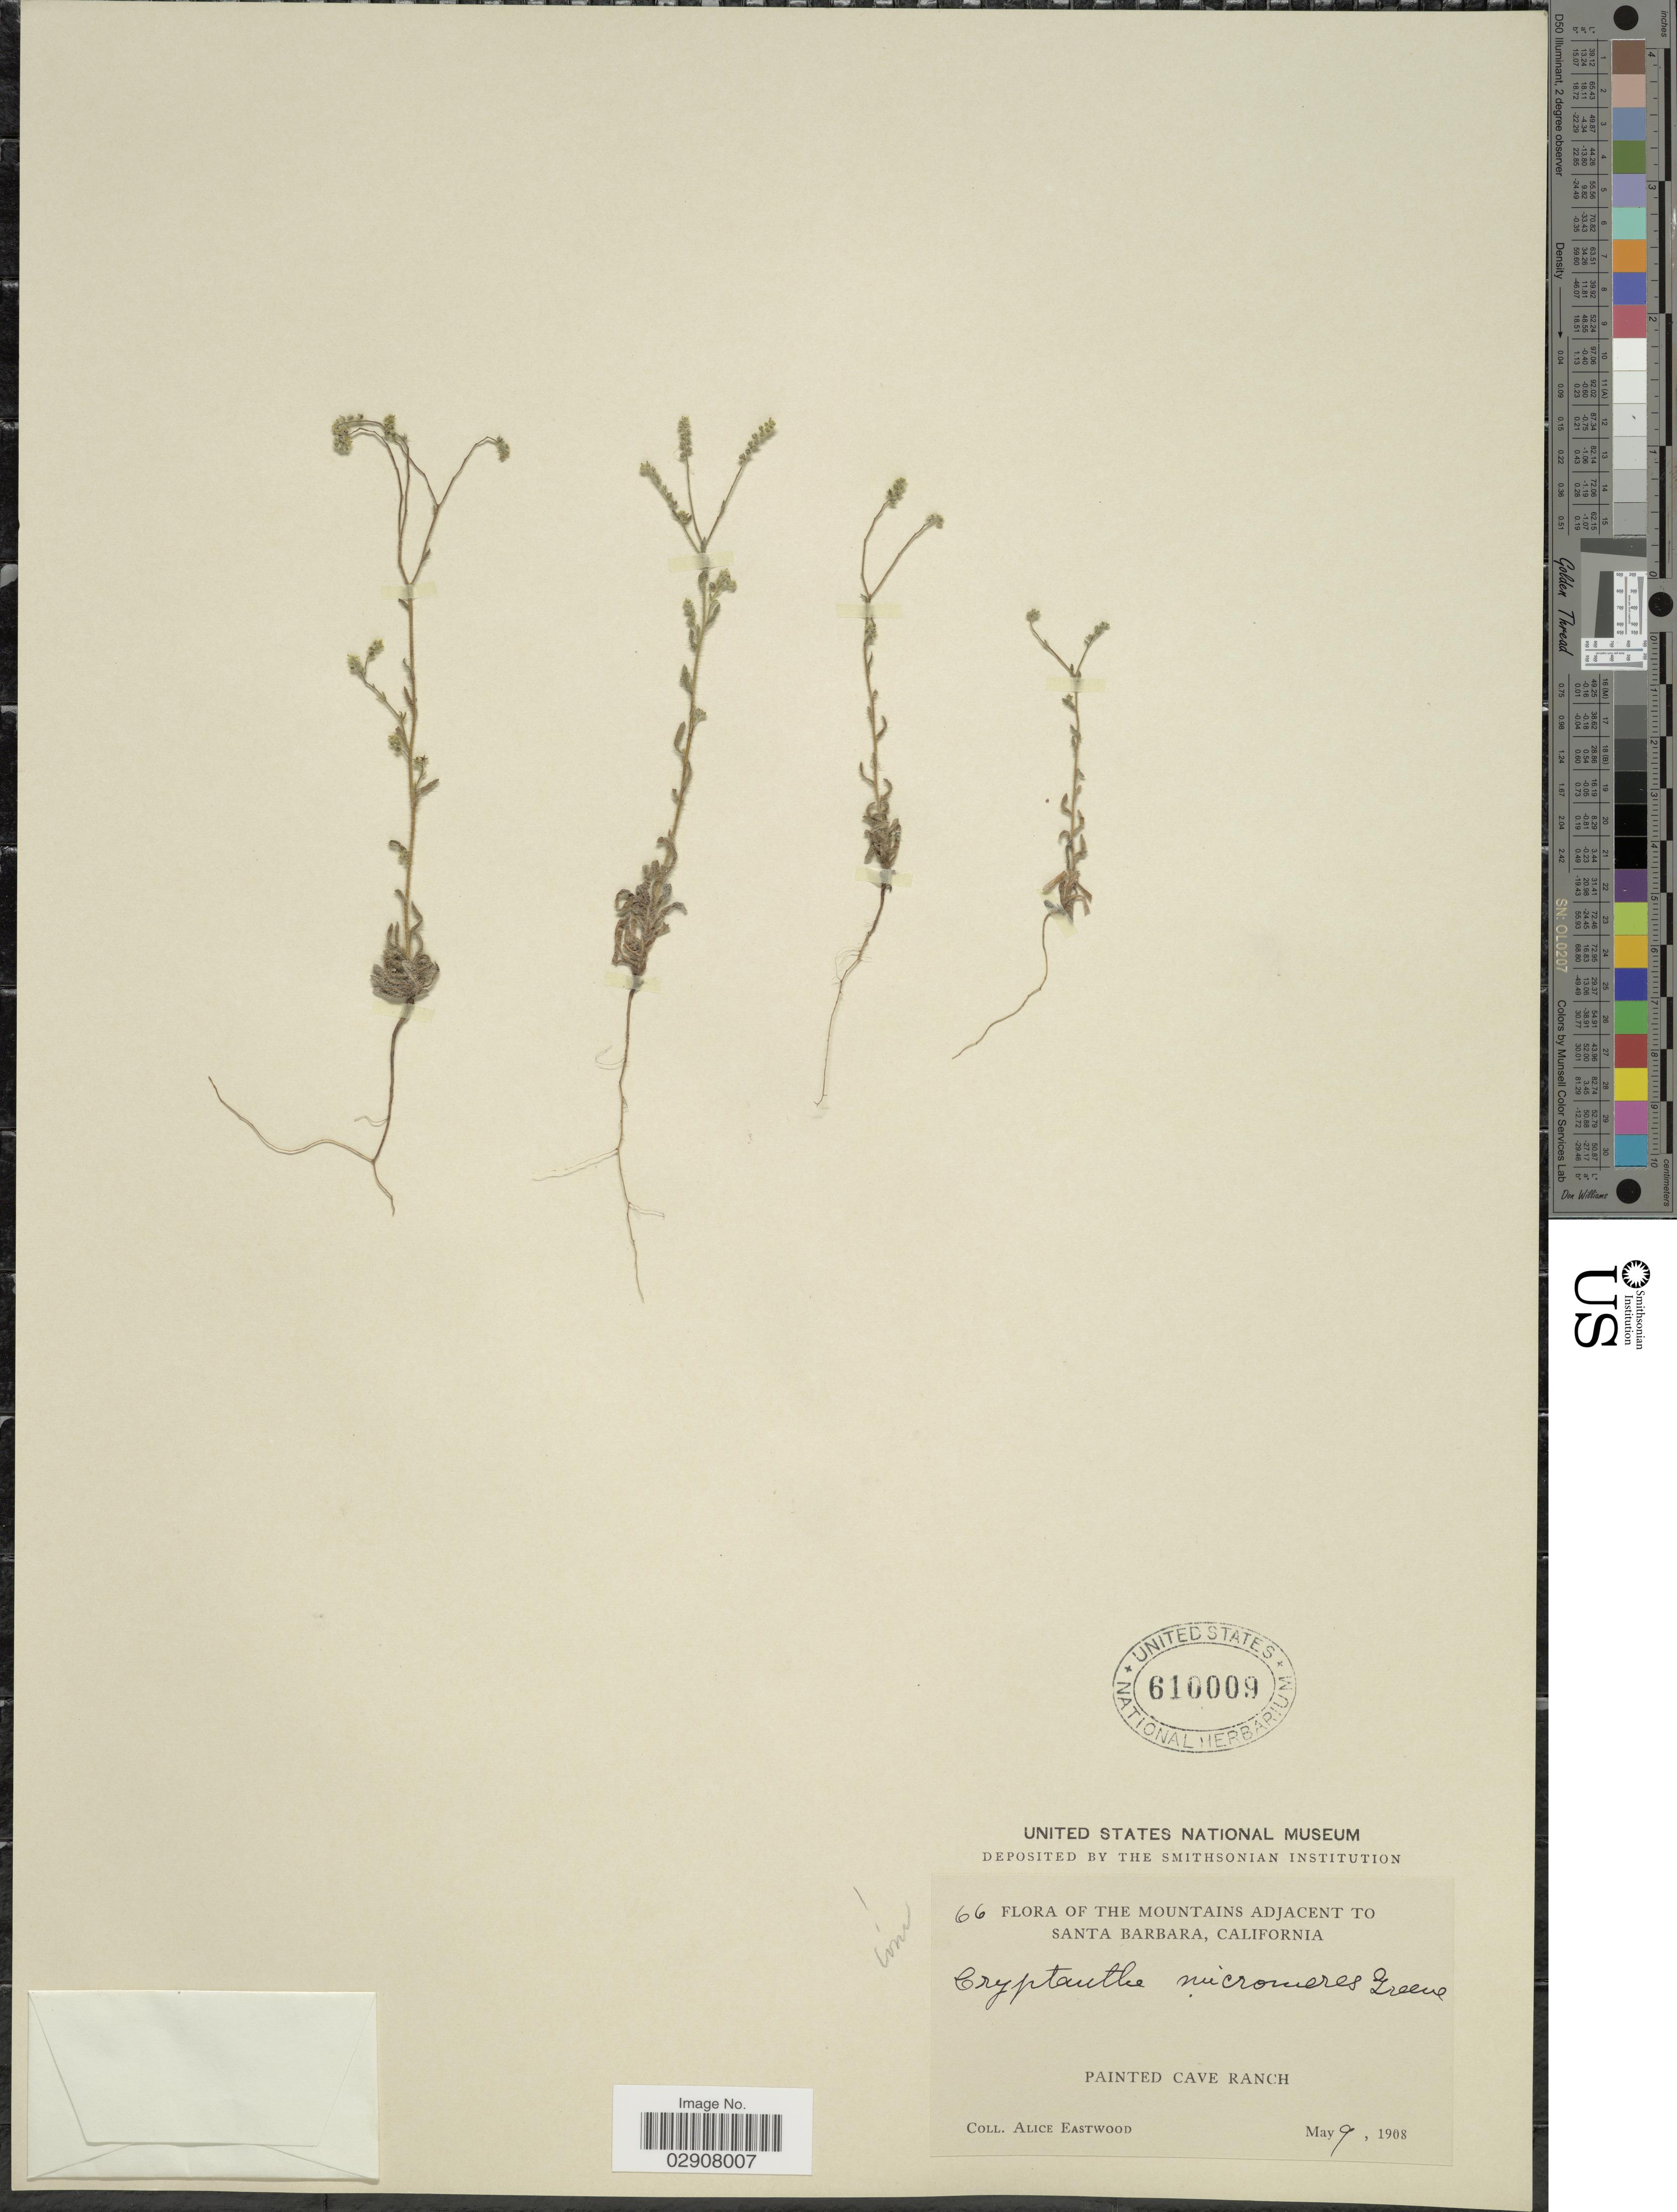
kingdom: Plantae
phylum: Tracheophyta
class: Magnoliopsida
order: Boraginales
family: Boraginaceae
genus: Cryptantha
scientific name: Cryptantha micromeres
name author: (A. Gray) S.W. Greene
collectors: A. Eastwood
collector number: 66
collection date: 1908-05-09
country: United States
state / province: California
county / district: Santa Barbara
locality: The mountains Adjacent to Santa Barbara, Painted Cave Ranch.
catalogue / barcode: US 610009